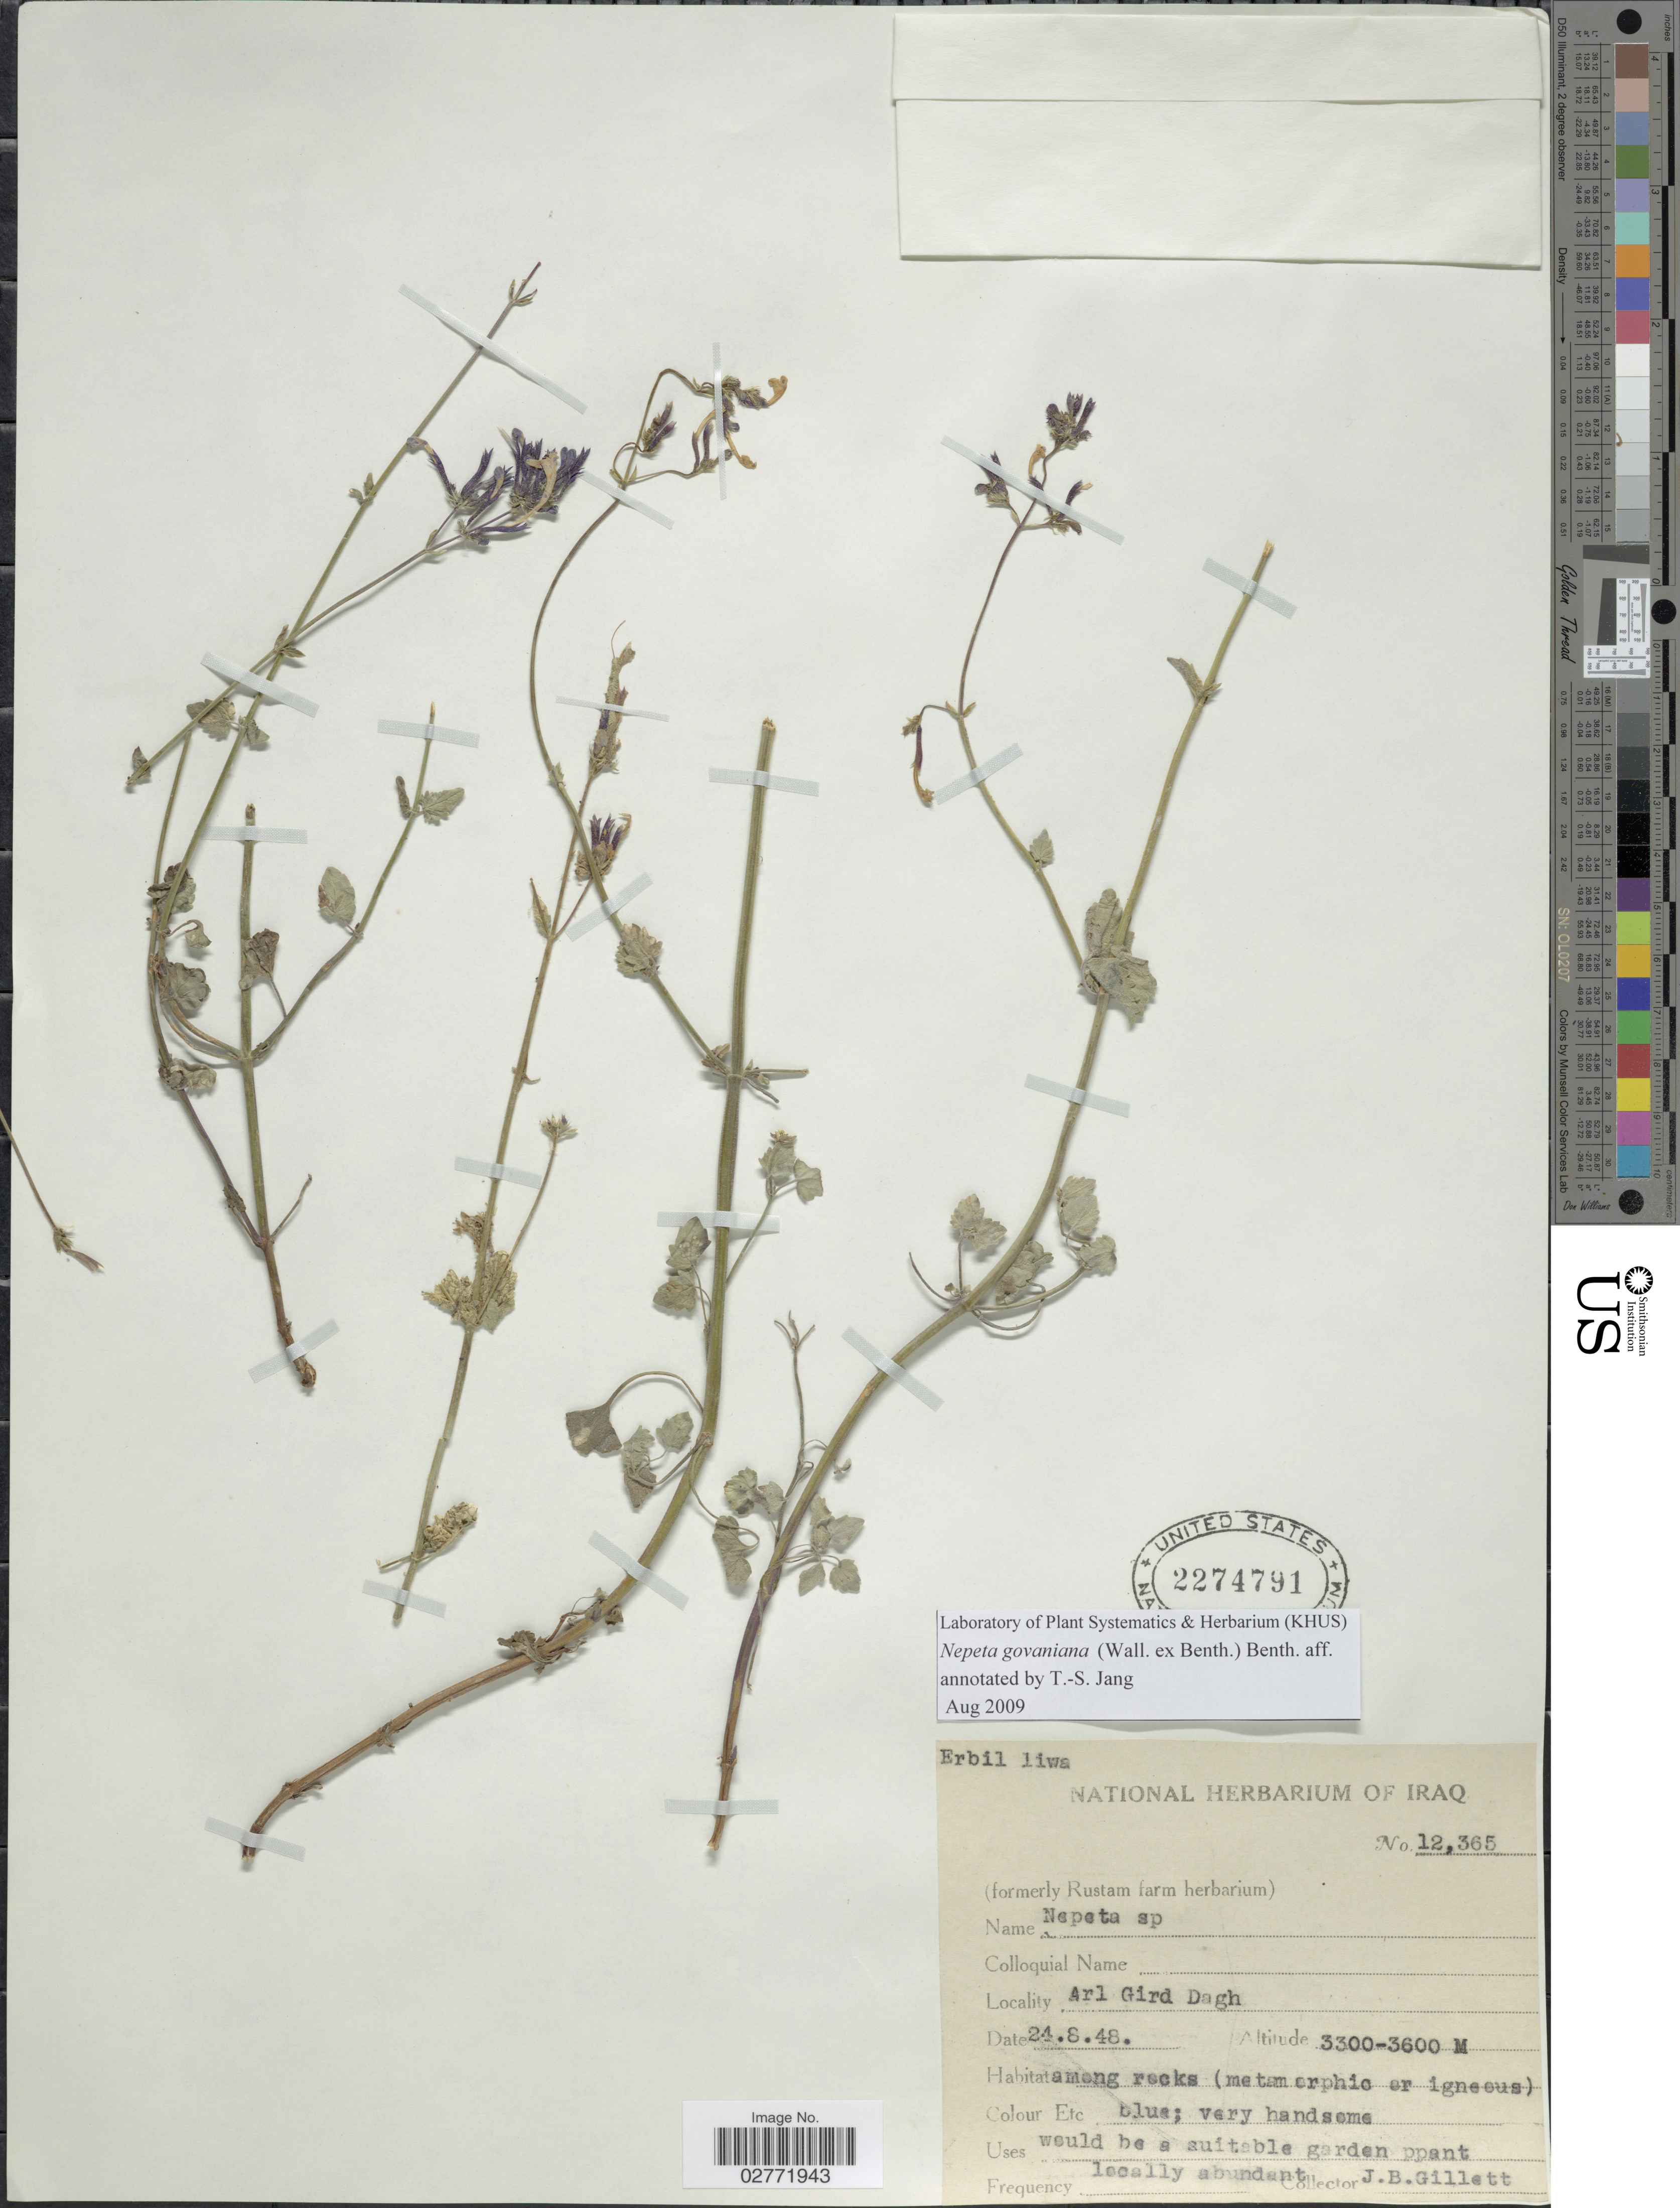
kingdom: Plantae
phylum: Tracheophyta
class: Magnoliopsida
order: Lamiales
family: Lamiaceae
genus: Nepeta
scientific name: Nepeta govaniana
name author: (Wall. ex Benth.) Benth.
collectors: J. B. Gillett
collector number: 12365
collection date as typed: Transcribed d/m/y: 24/8/48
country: Iraq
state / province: Arbīl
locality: Erbil liwa, Arl Gird Dagh.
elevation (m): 3300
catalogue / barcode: US 2274791